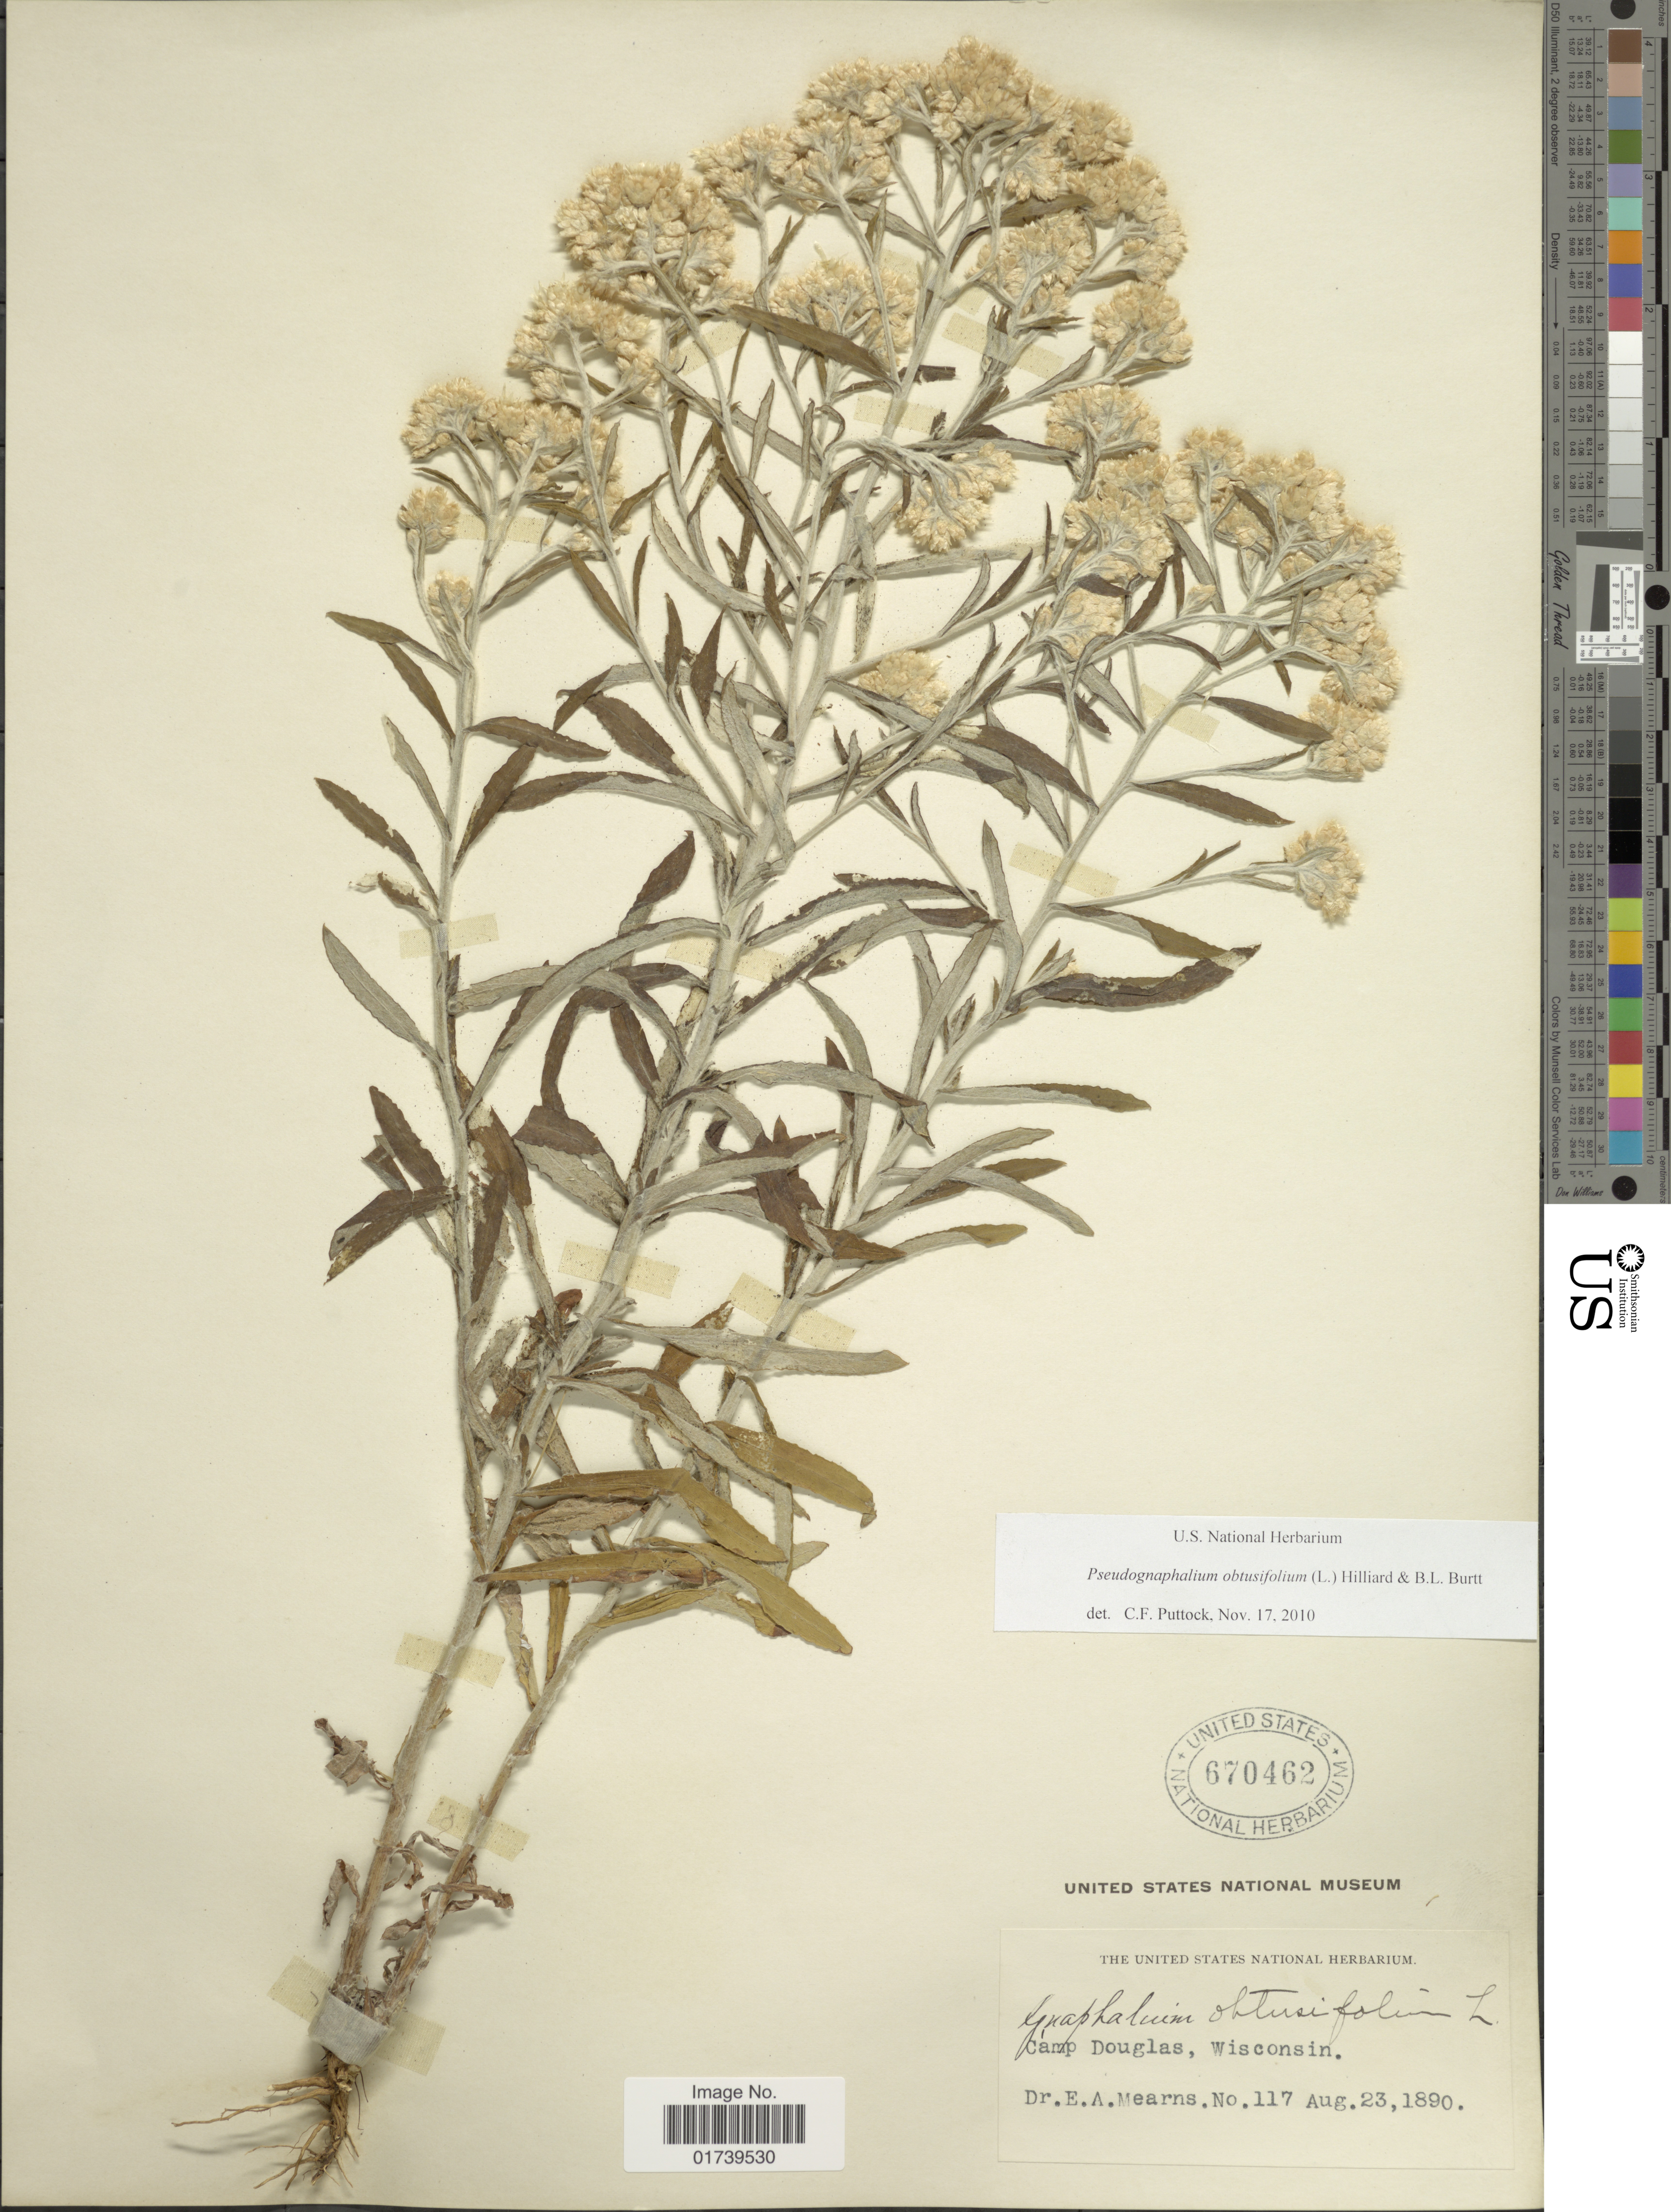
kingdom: Plantae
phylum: Tracheophyta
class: Magnoliopsida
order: Asterales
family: Asteraceae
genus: Pseudognaphalium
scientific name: Pseudognaphalium obtusifolium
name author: (L.) Hilliard & B.L. Burtt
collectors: E. A. Mearns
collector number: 117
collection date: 1890-08-23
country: United States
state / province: Wisconsin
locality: Camp Douglas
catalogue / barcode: US 670462